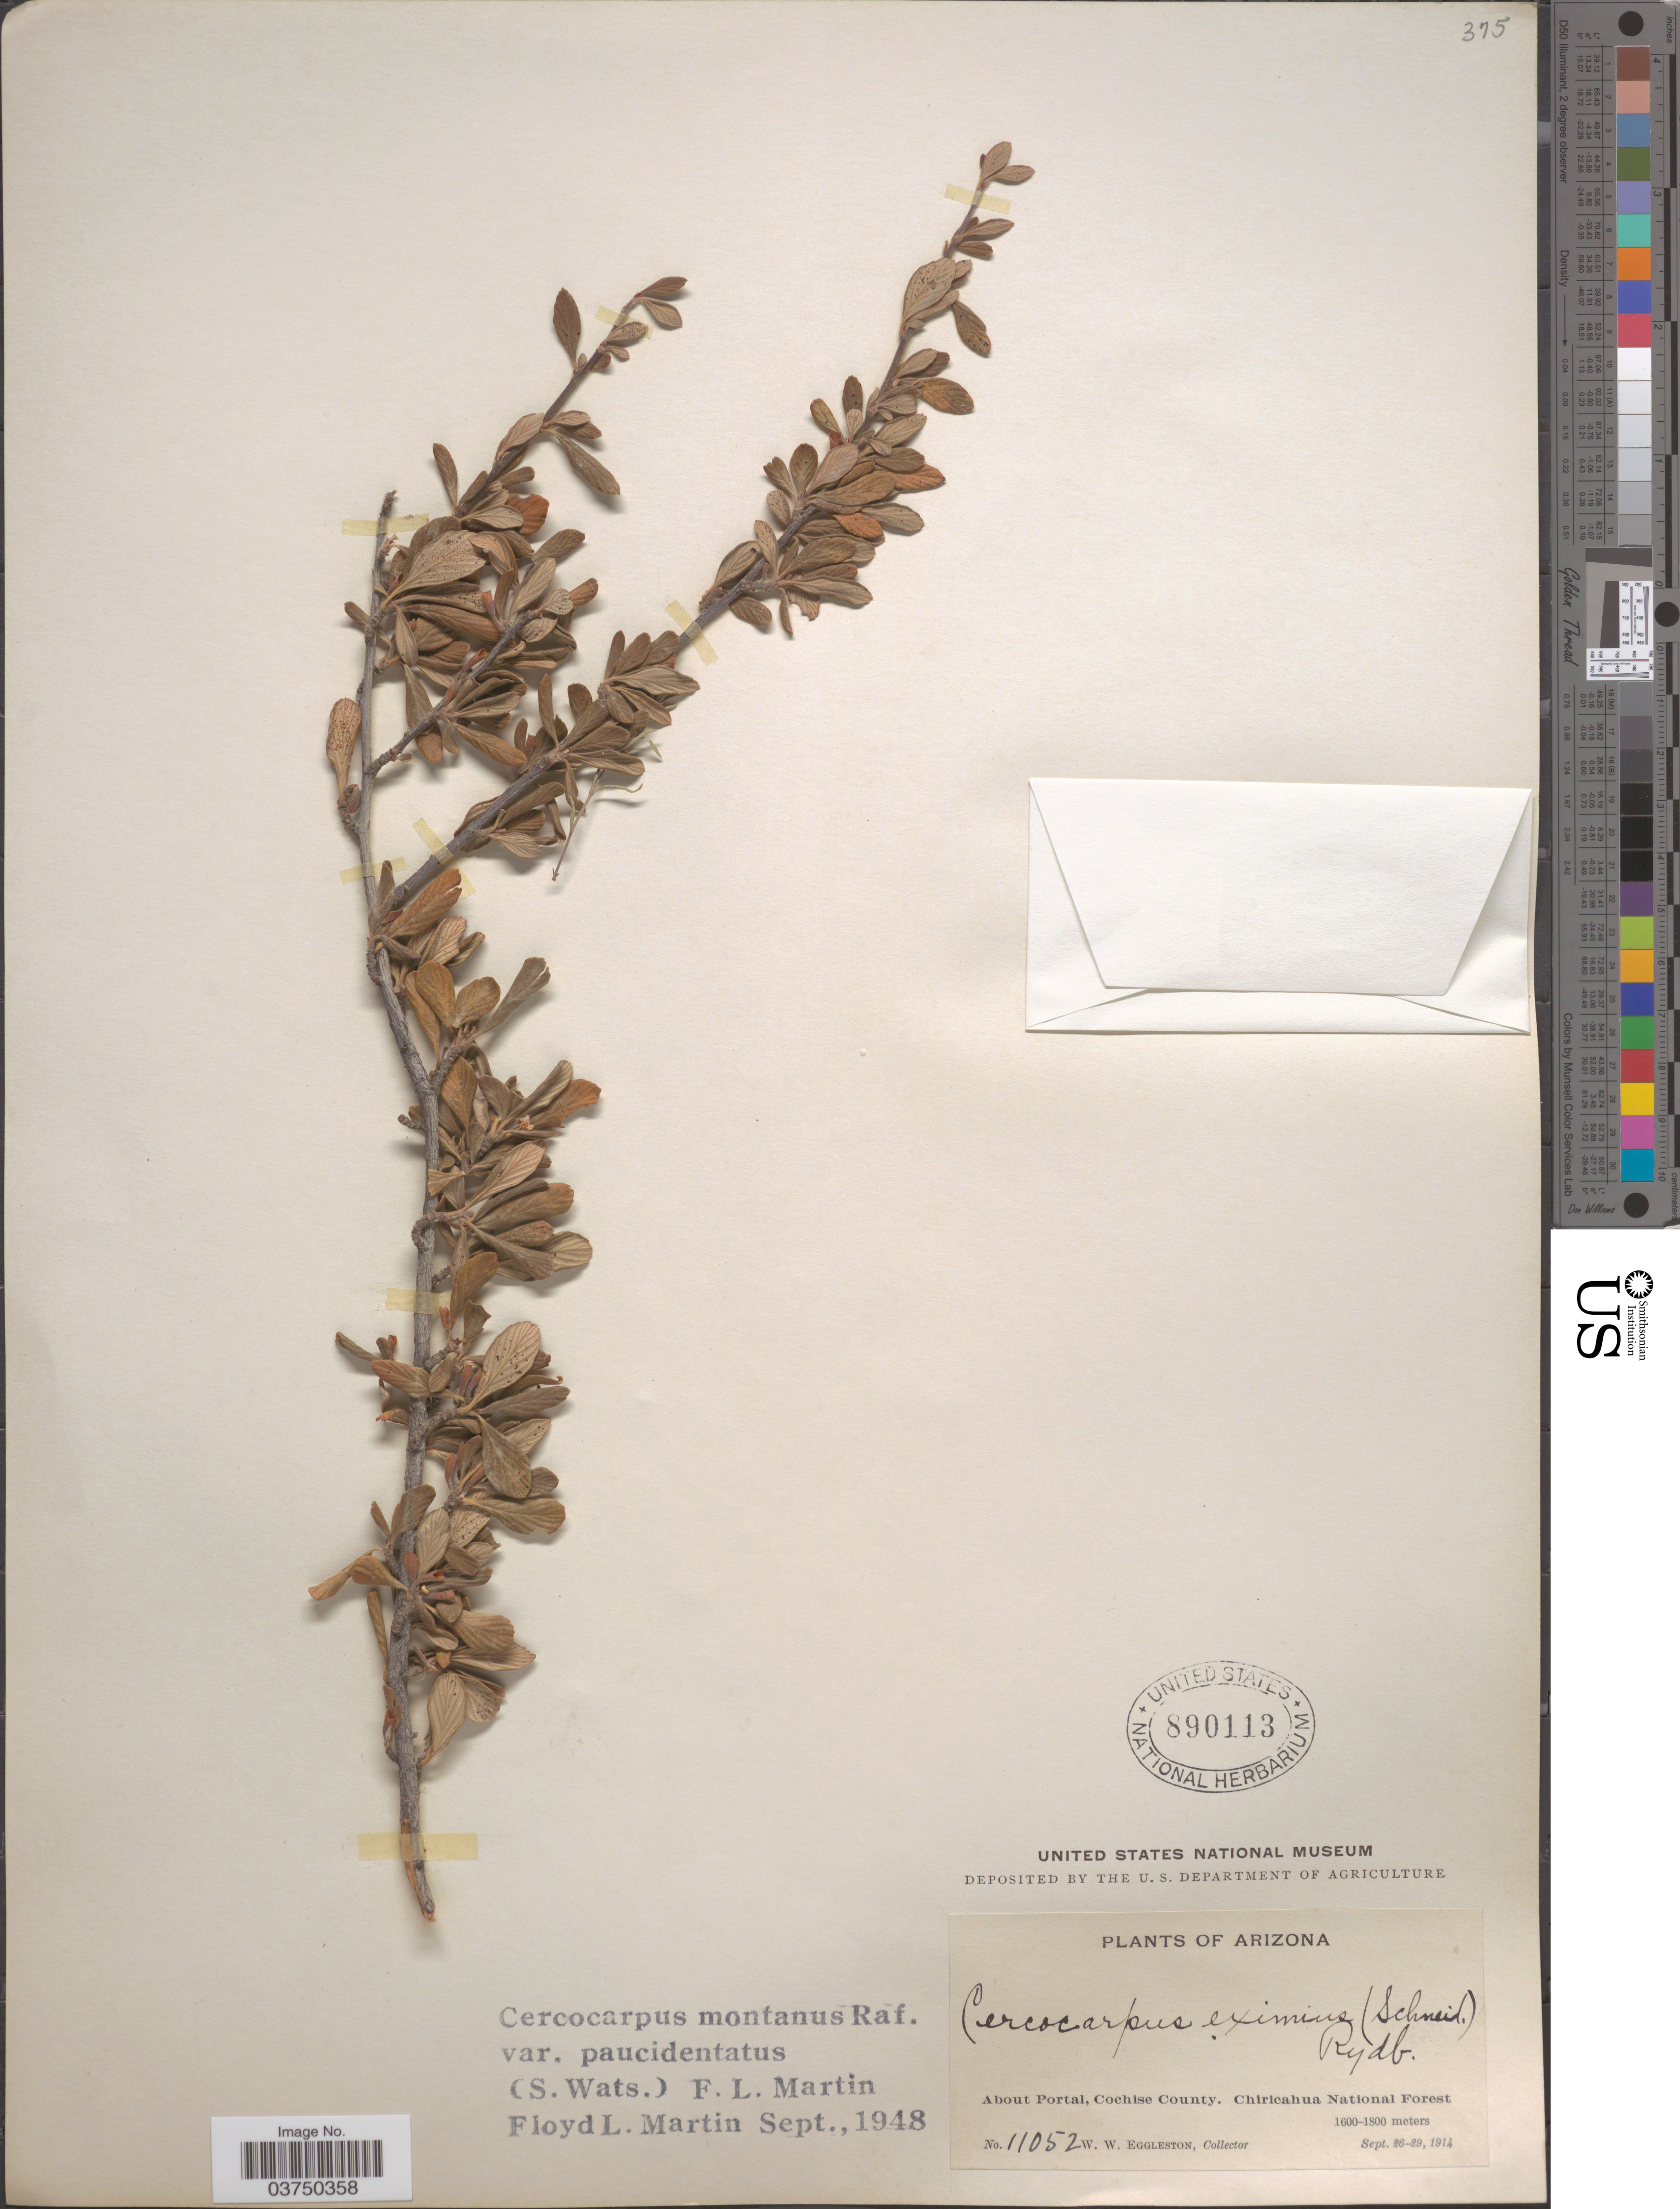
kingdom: Plantae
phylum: Tracheophyta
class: Magnoliopsida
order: Rosales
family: Rosaceae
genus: Cercocarpus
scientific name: Cercocarpus montanus var. paucidentatus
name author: (S. Watson) F.L. Martin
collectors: W. W. Eggleston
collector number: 11052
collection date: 1914-09-26/1914-09-29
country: United States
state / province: Arizona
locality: About Portal, Cochise County. Chiricahua National Forest.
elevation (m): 1600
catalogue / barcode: US 890113